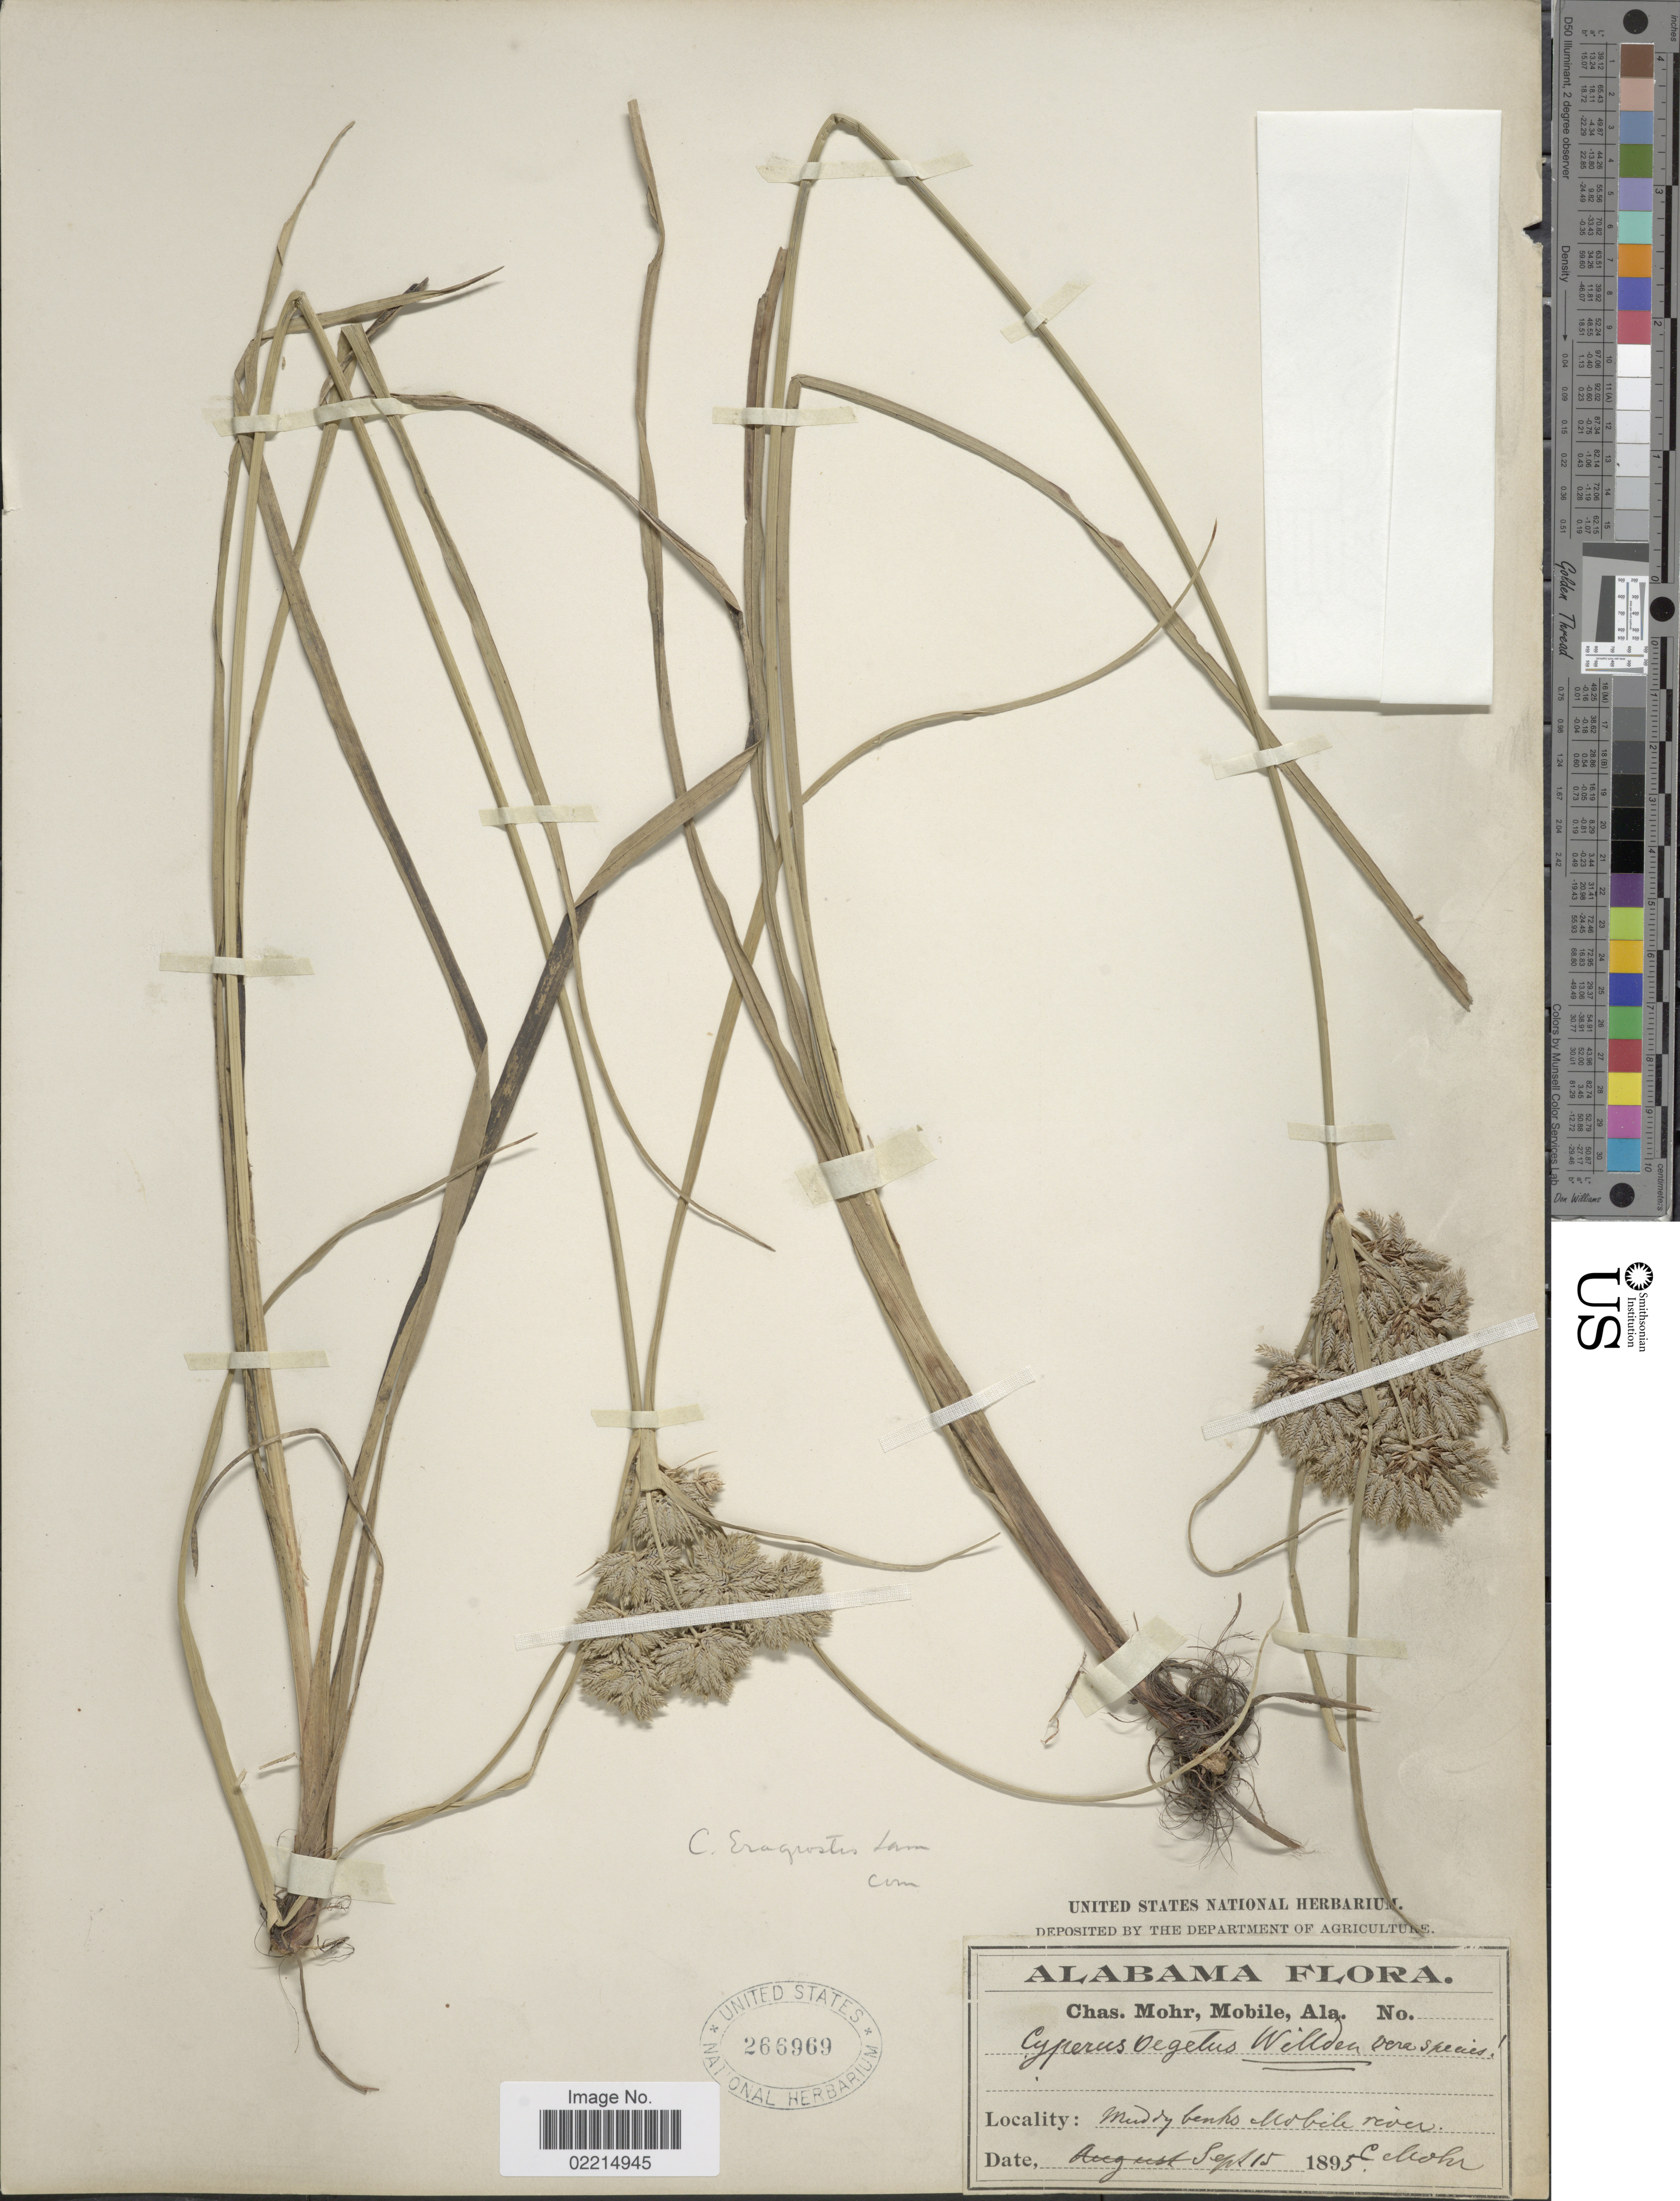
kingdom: Plantae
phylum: Tracheophyta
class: Liliopsida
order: Poales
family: Cyperaceae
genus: Cyperus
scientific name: Cyperus eragrostis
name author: Lam.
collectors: C. T. Mohr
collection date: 1895-09-15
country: United States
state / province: Alabama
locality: Muddy banks, Mobile river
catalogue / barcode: US 266969